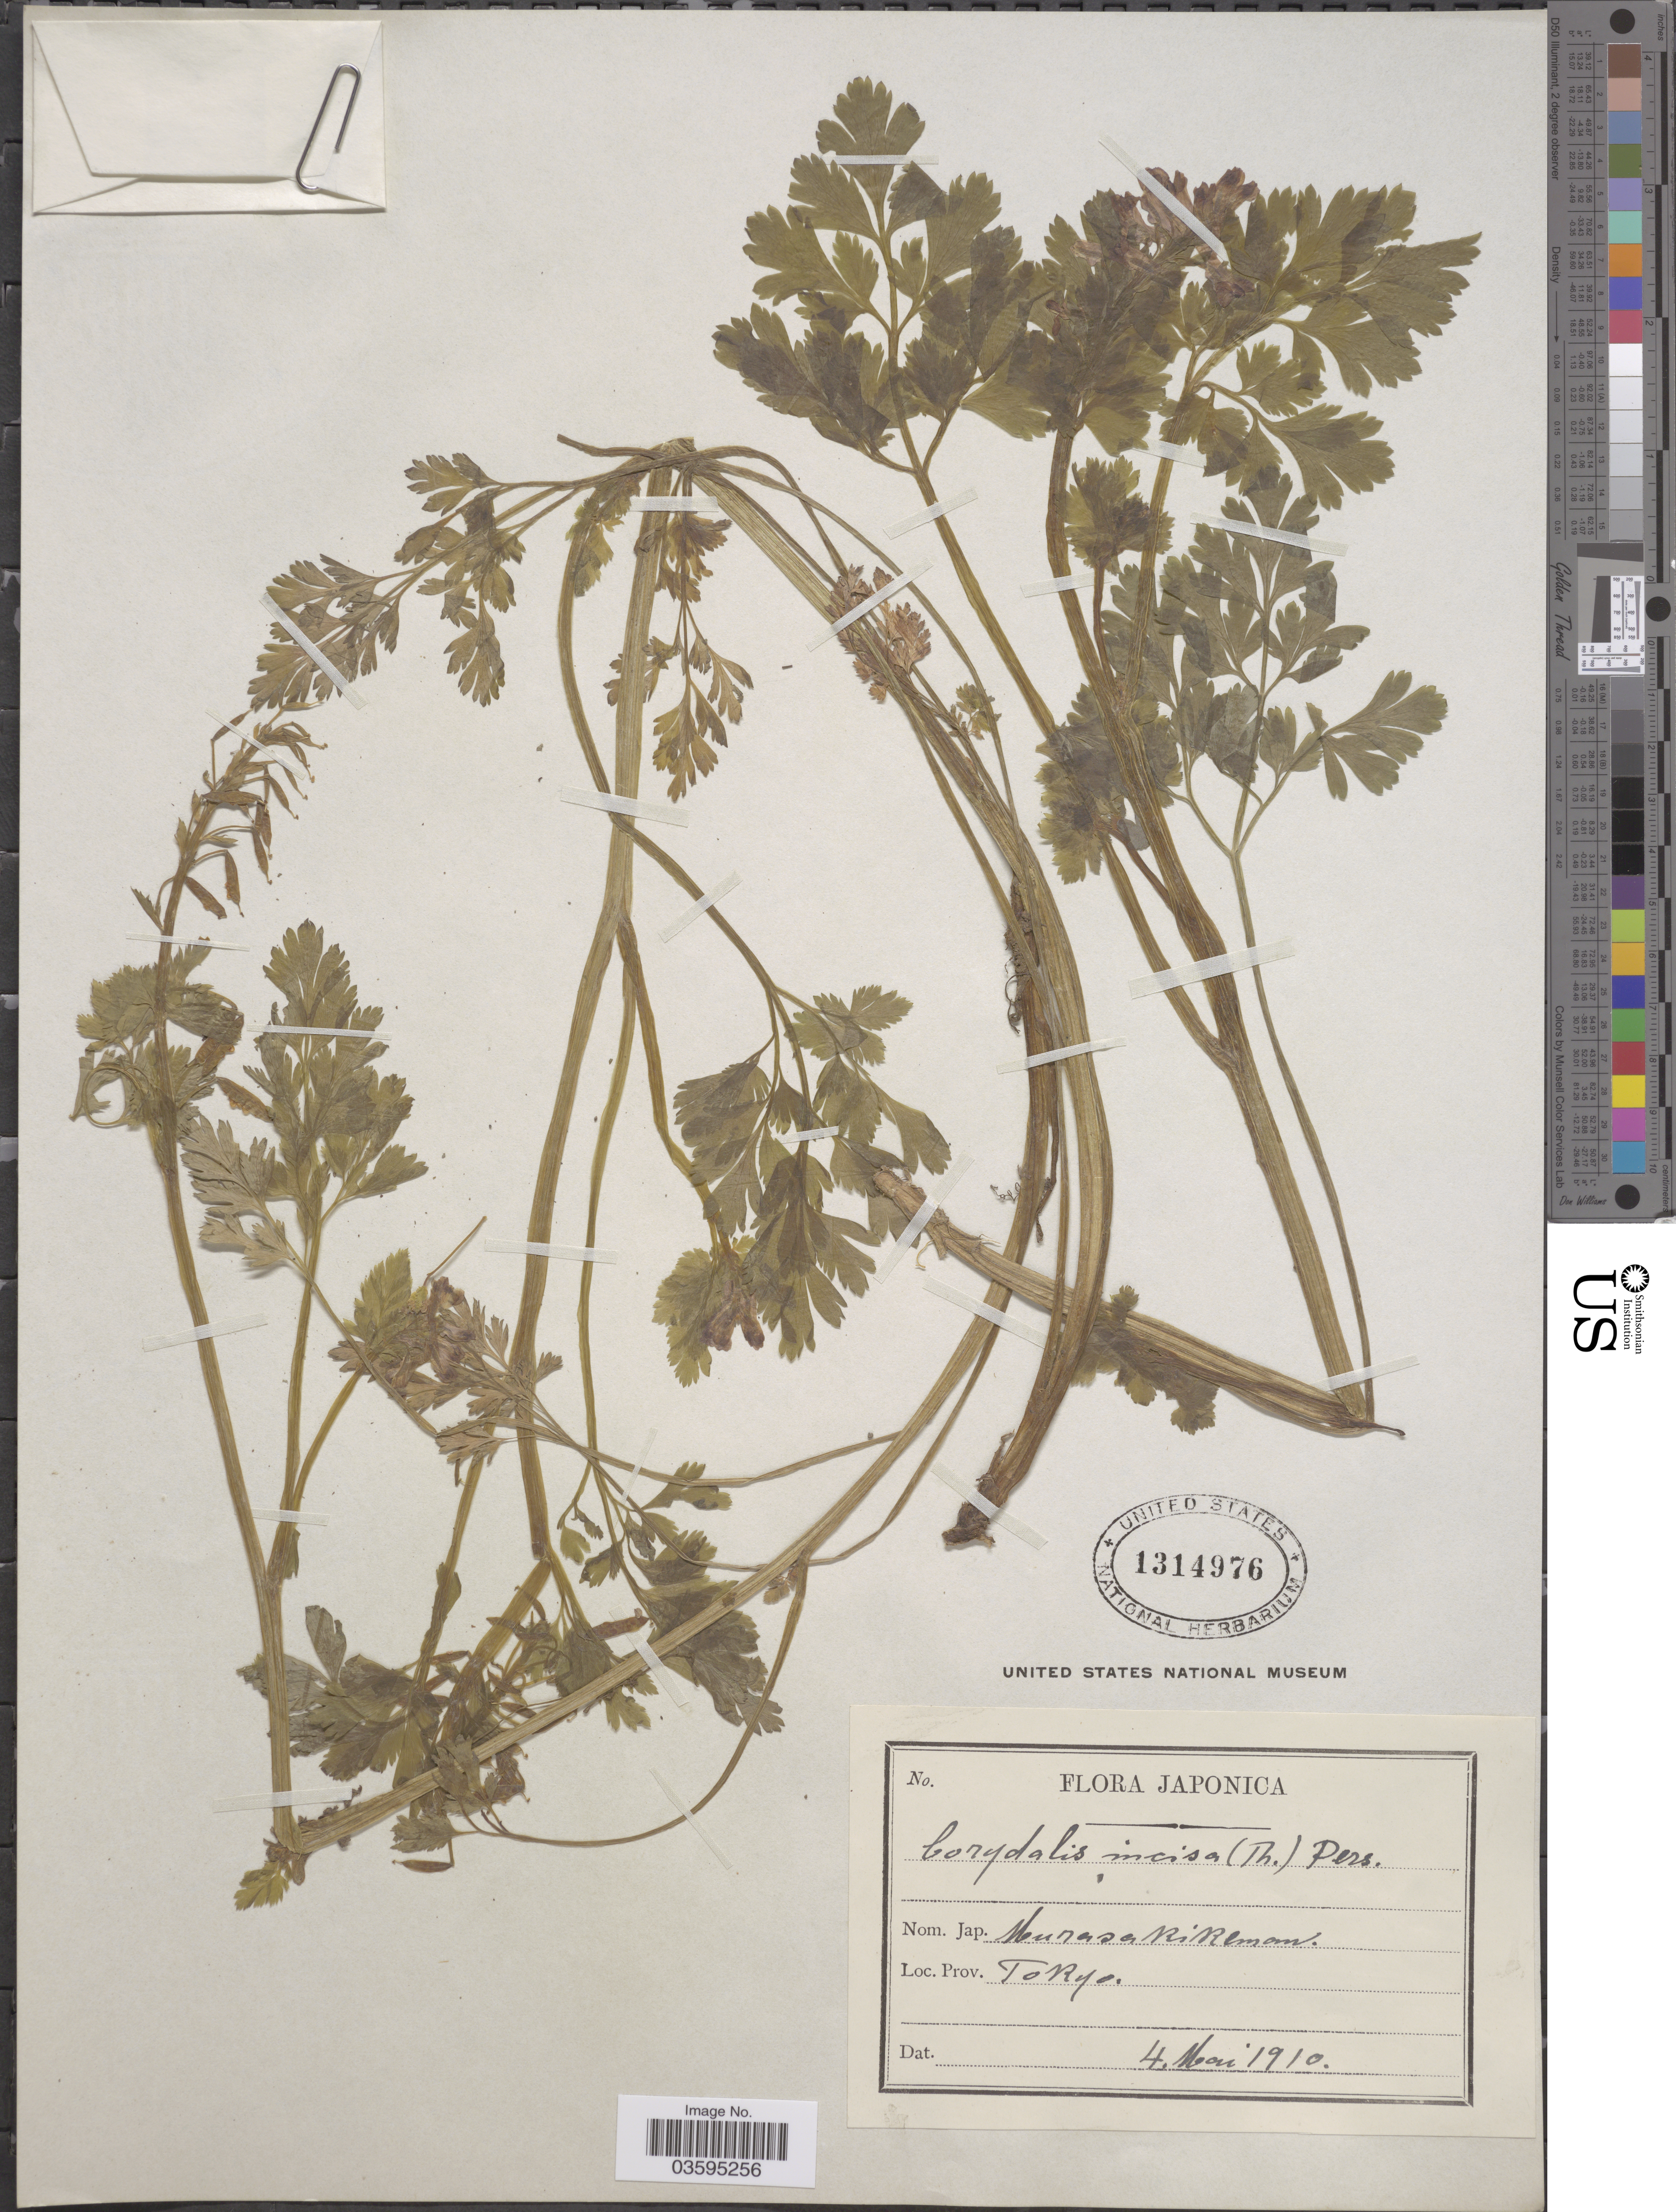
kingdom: Plantae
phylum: Tracheophyta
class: Magnoliopsida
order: Ranunculales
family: Papaveraceae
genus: Corydalis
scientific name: Corydalis incisa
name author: (Thunb.) Pers.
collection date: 1910-05-04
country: Japan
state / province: Tokyo, Federal City of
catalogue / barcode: US 1314976